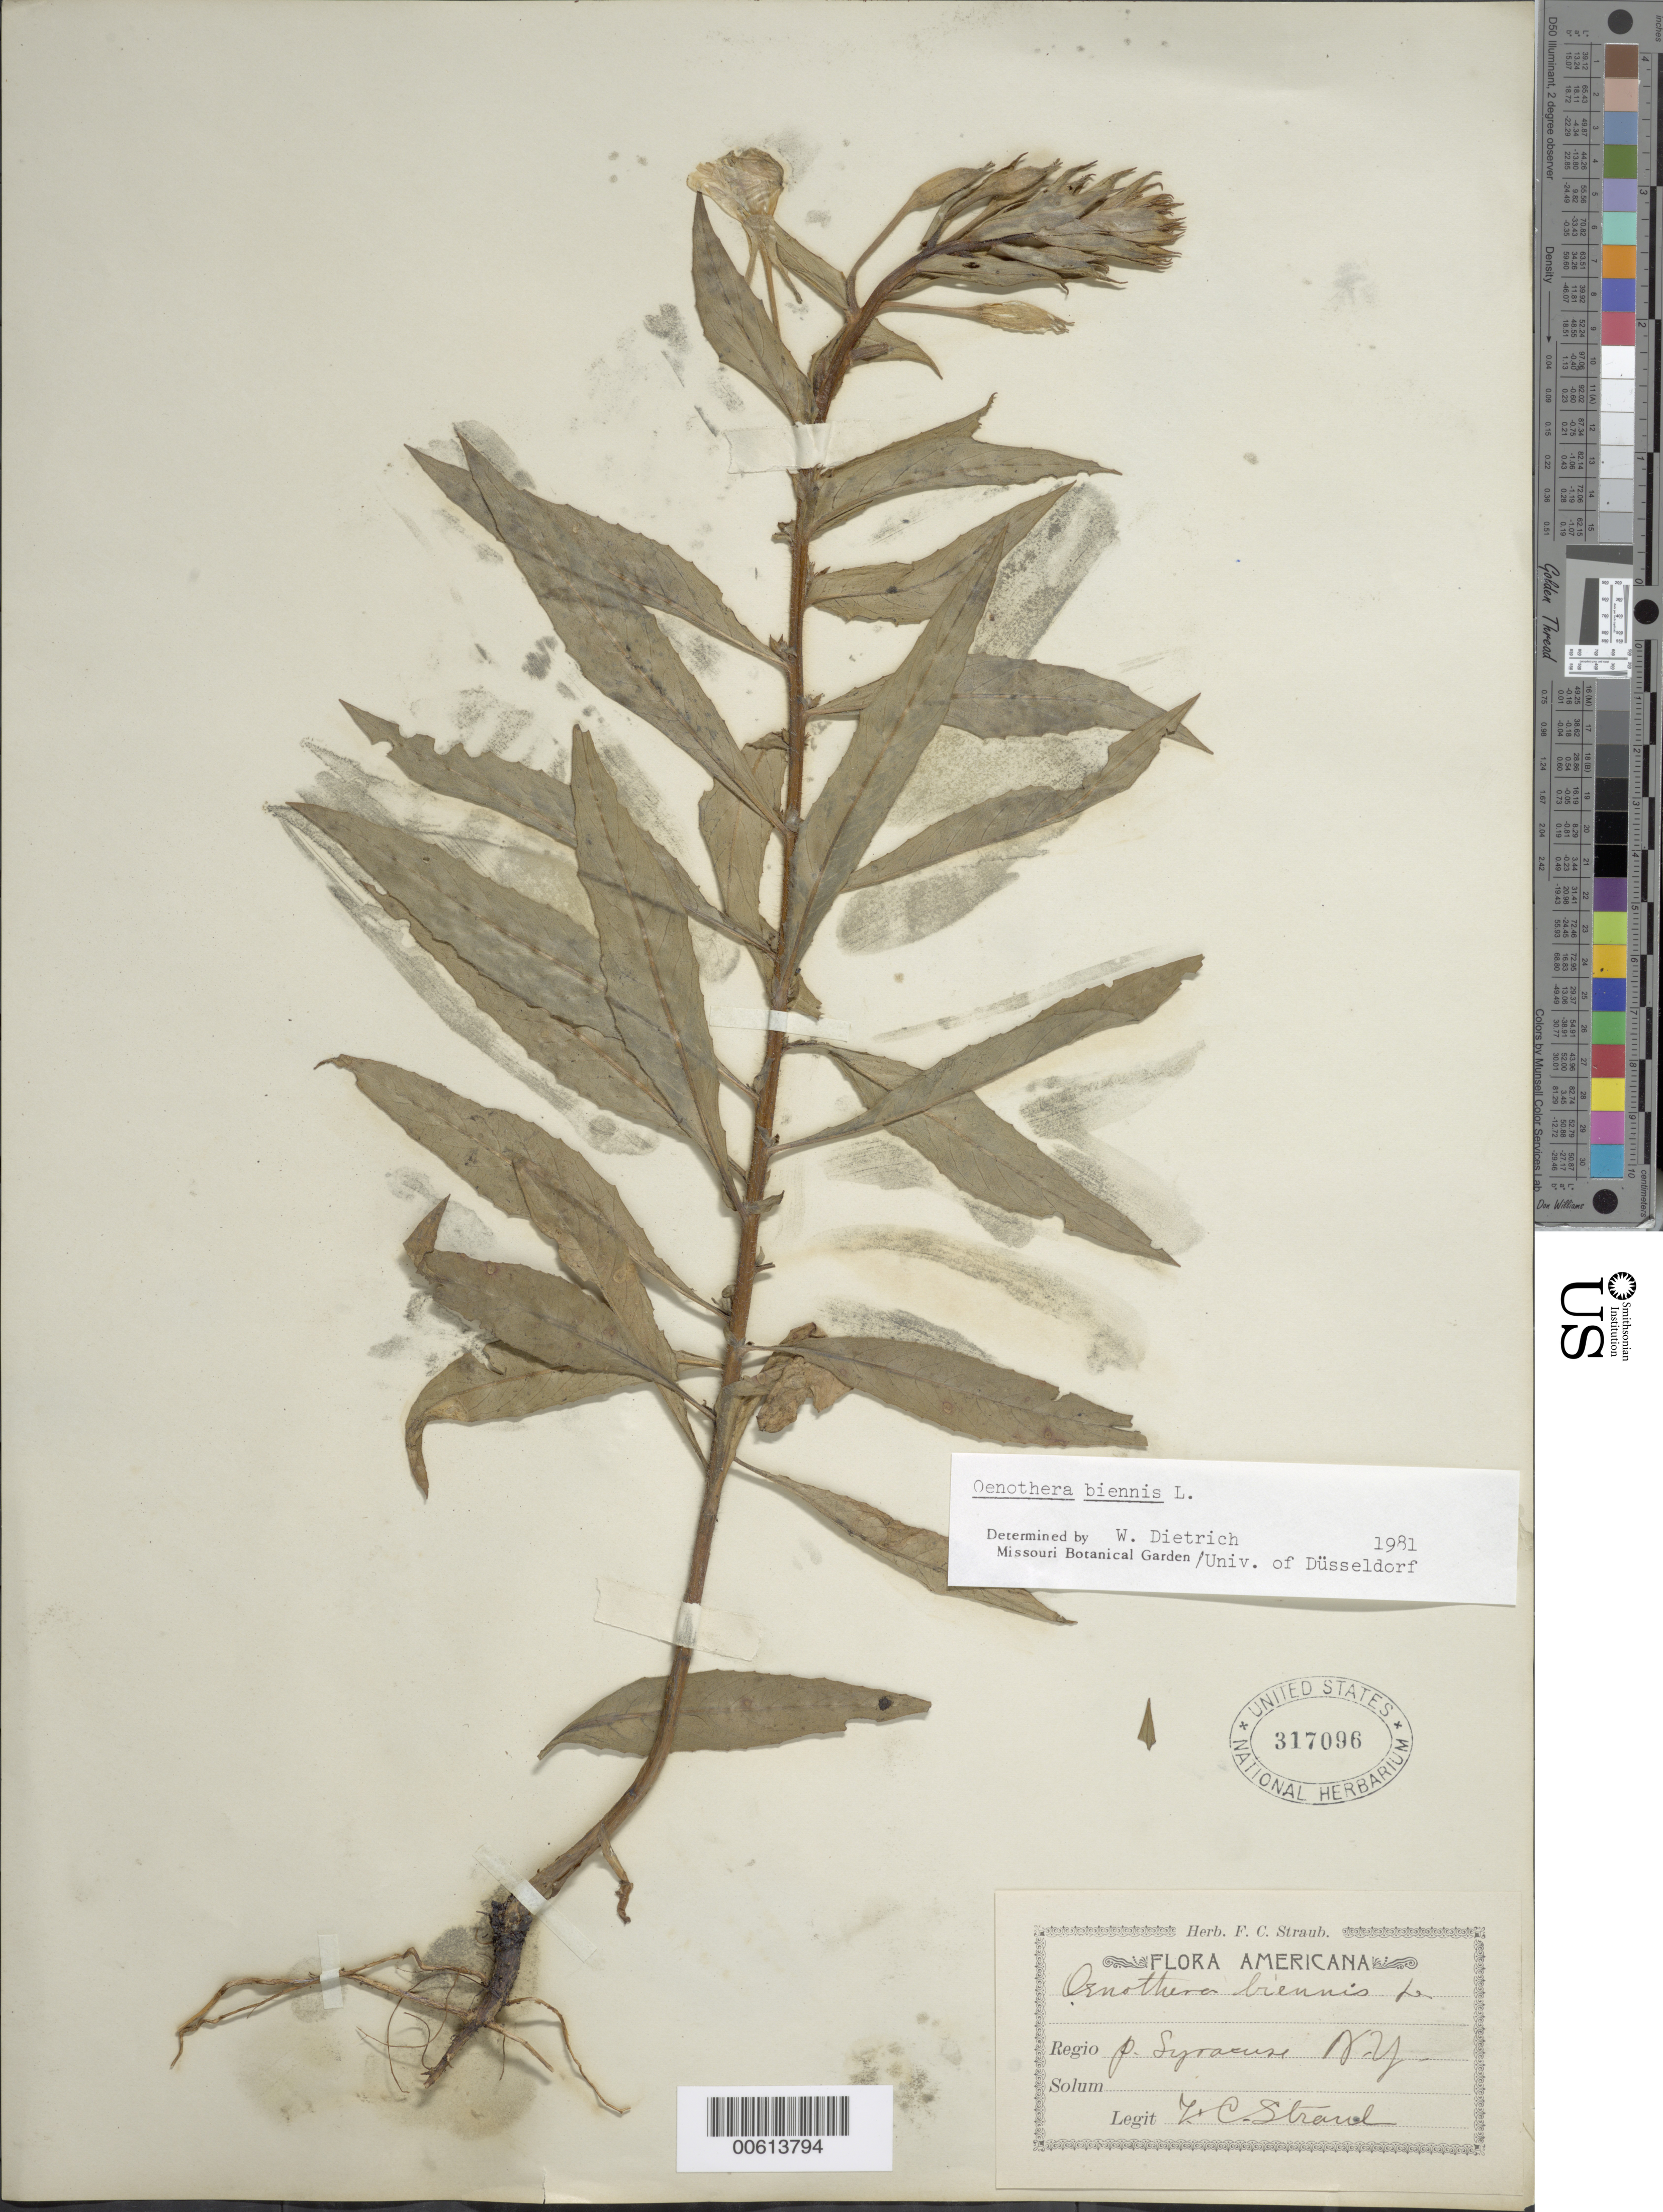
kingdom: Plantae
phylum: Tracheophyta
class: Magnoliopsida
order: Myrtales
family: Onagraceae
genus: Oenothera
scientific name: Oenothera biennis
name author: L.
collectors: F. Straub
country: United States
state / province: New York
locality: Syracuse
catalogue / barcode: US 317096